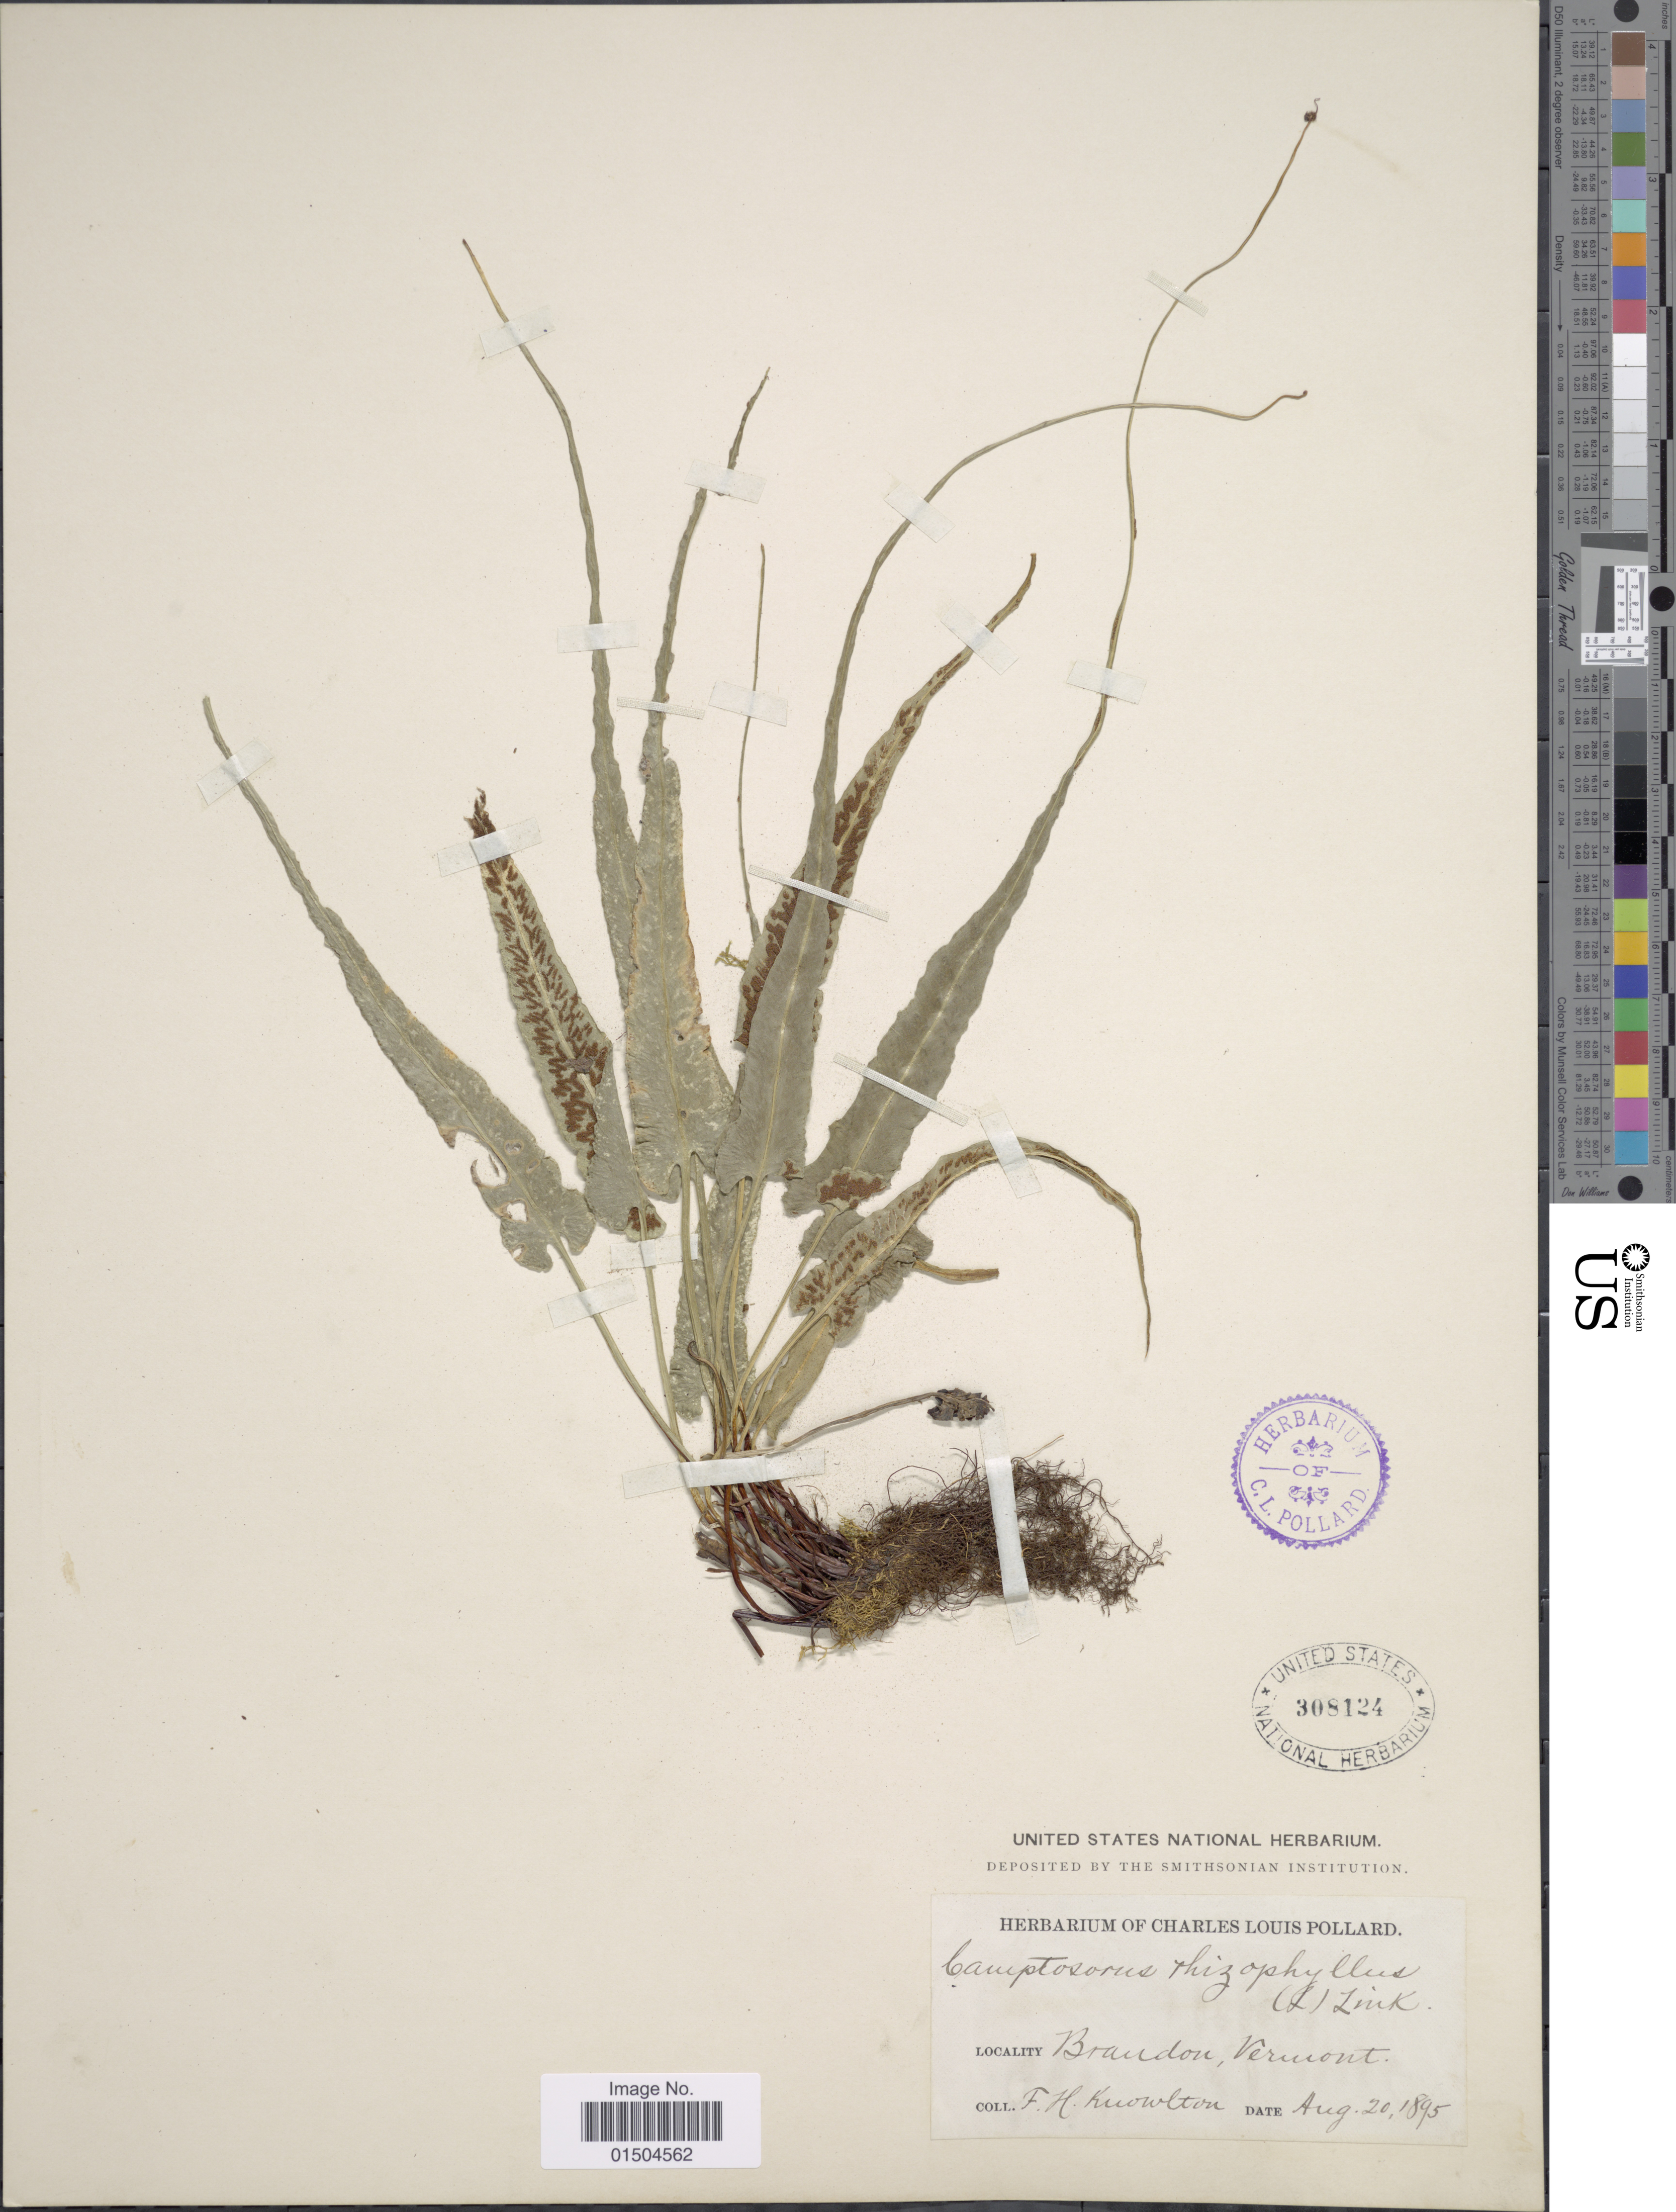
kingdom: Plantae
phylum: Tracheophyta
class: Polypodiopsida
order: Polypodiales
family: Aspleniaceae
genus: Asplenium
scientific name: Asplenium rhizophyllum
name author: L.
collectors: F. H. Knowlton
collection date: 1895-08-20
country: United States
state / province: Vermont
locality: Brandon.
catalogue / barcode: US 308124